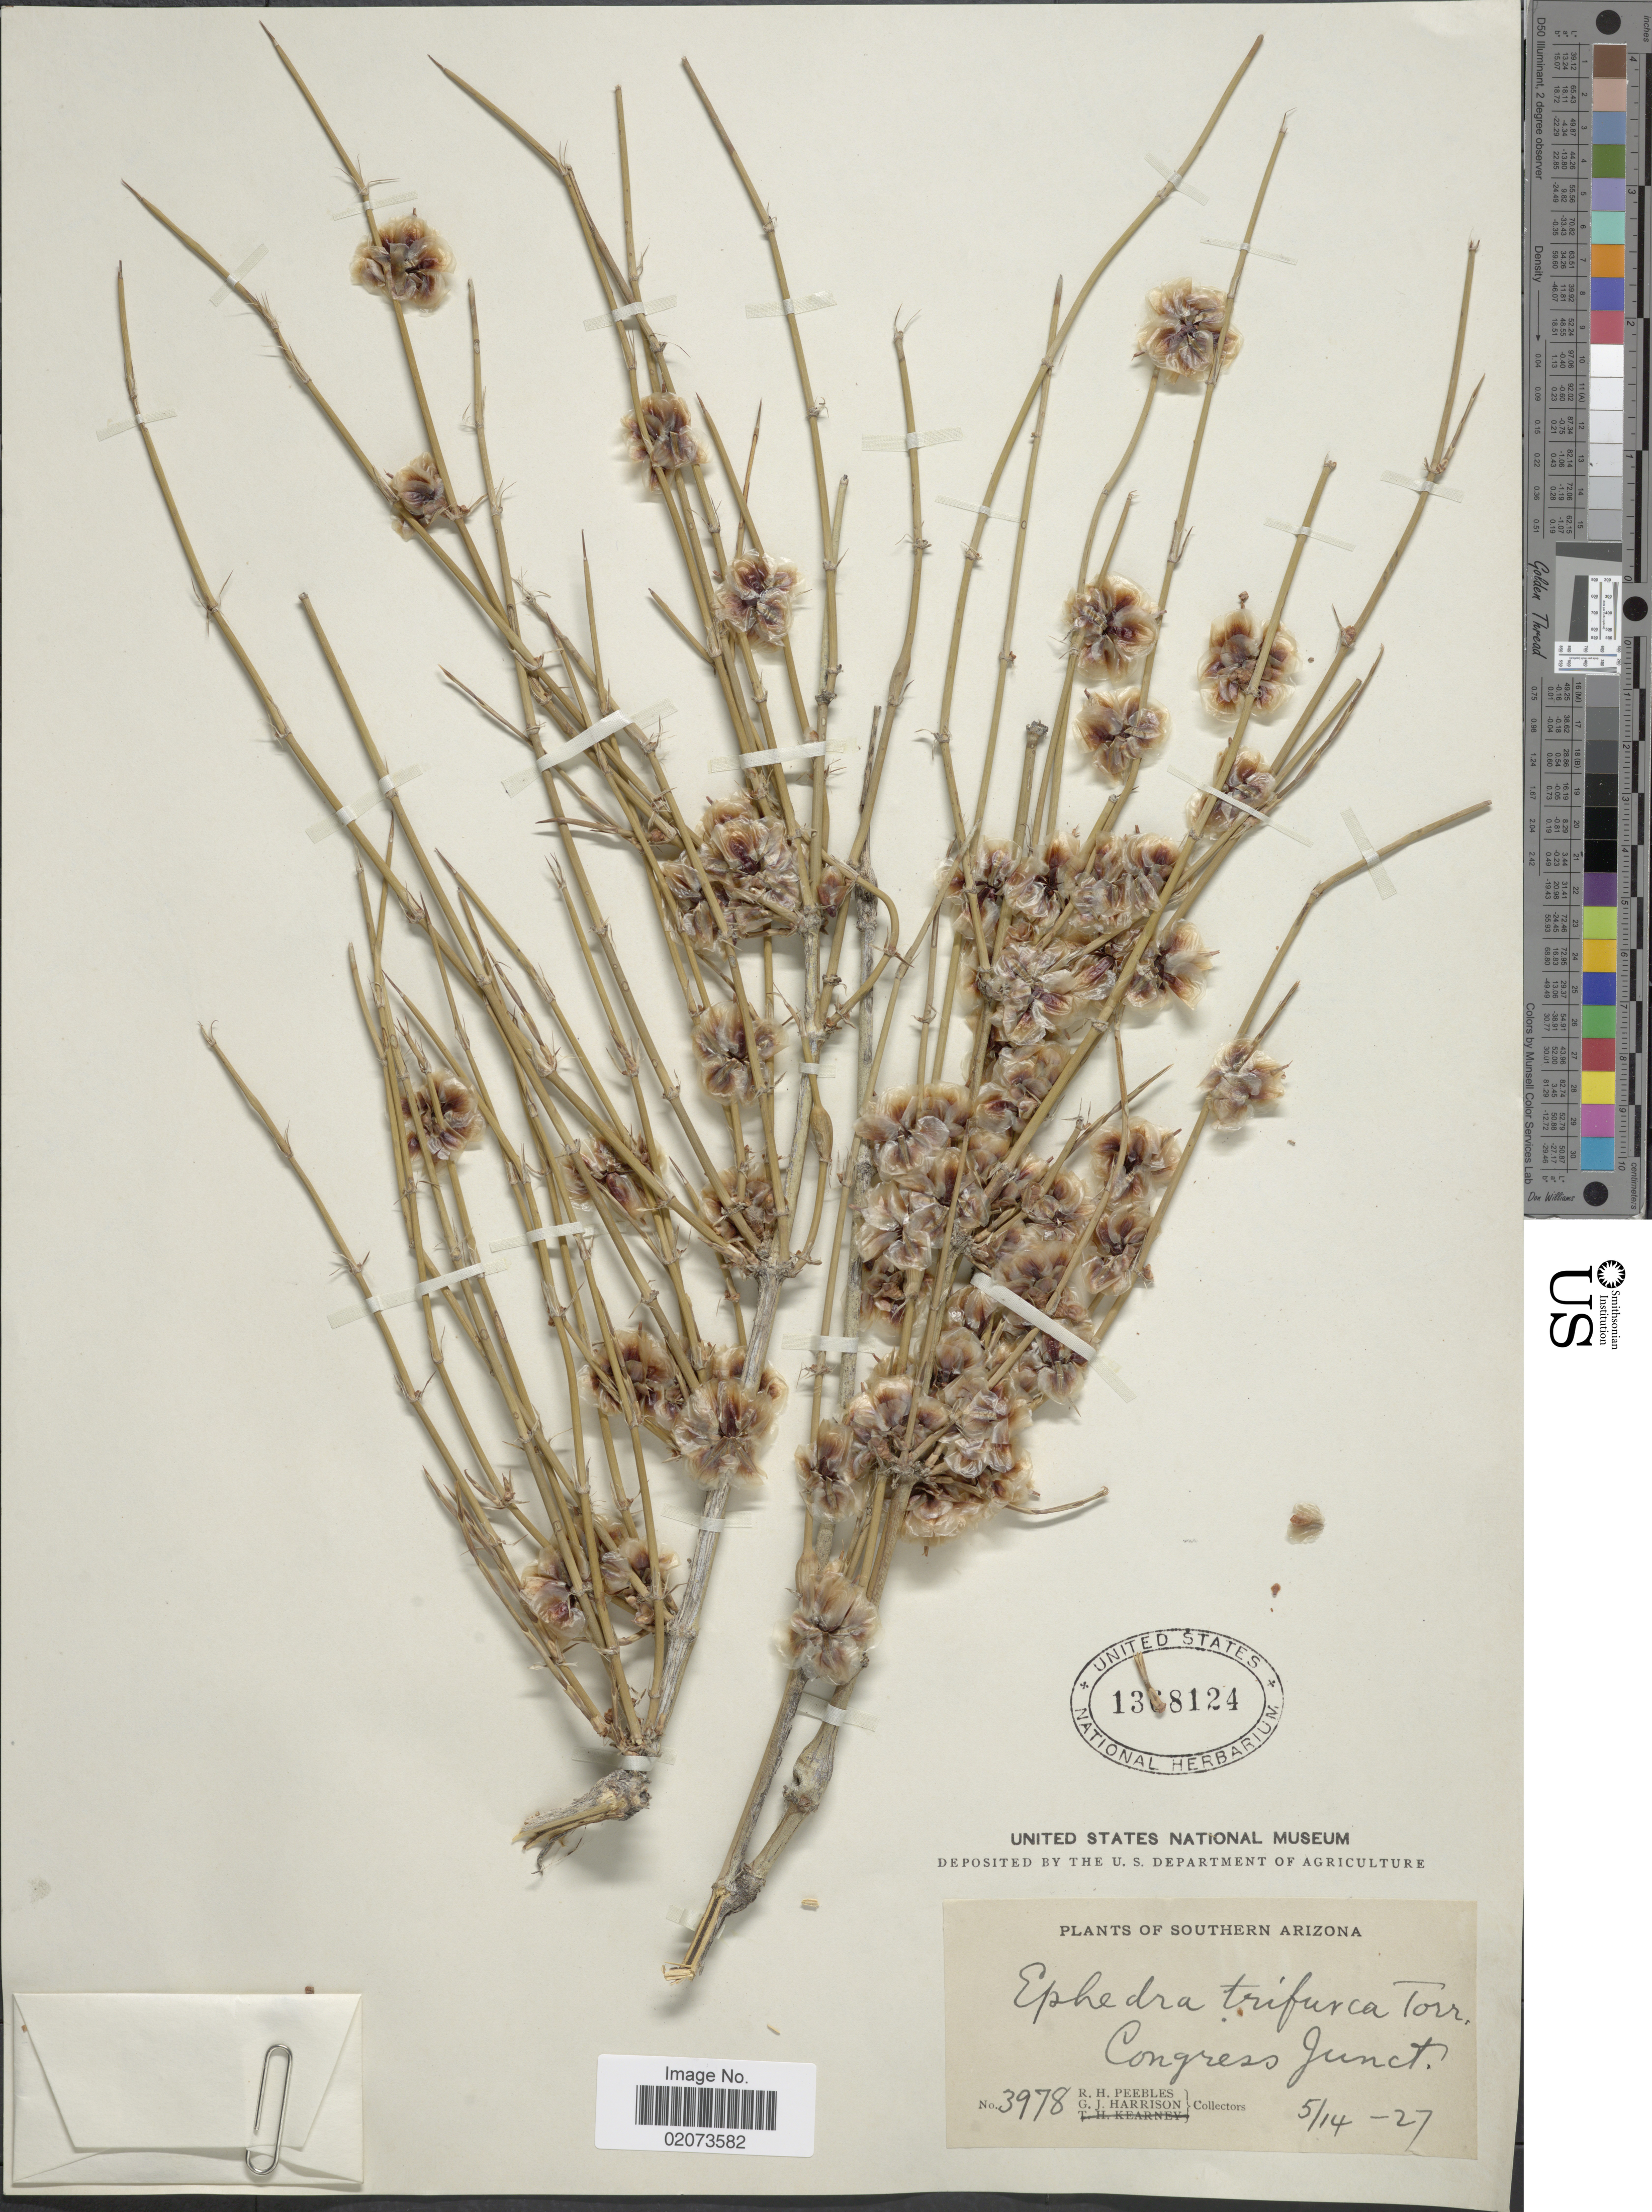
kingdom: Plantae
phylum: Tracheophyta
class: Gnetopsida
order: Ephedrales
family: Ephedraceae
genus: Ephedra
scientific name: Ephedra trifurca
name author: Torr. ex S. Watson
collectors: R. H. Peebles & G. J. Harrison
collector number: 3978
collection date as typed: Transcribed d/m/y: 14/5/27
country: United States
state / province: Arizona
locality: Southern Arizona, Congress Junct.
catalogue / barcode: US 1368124